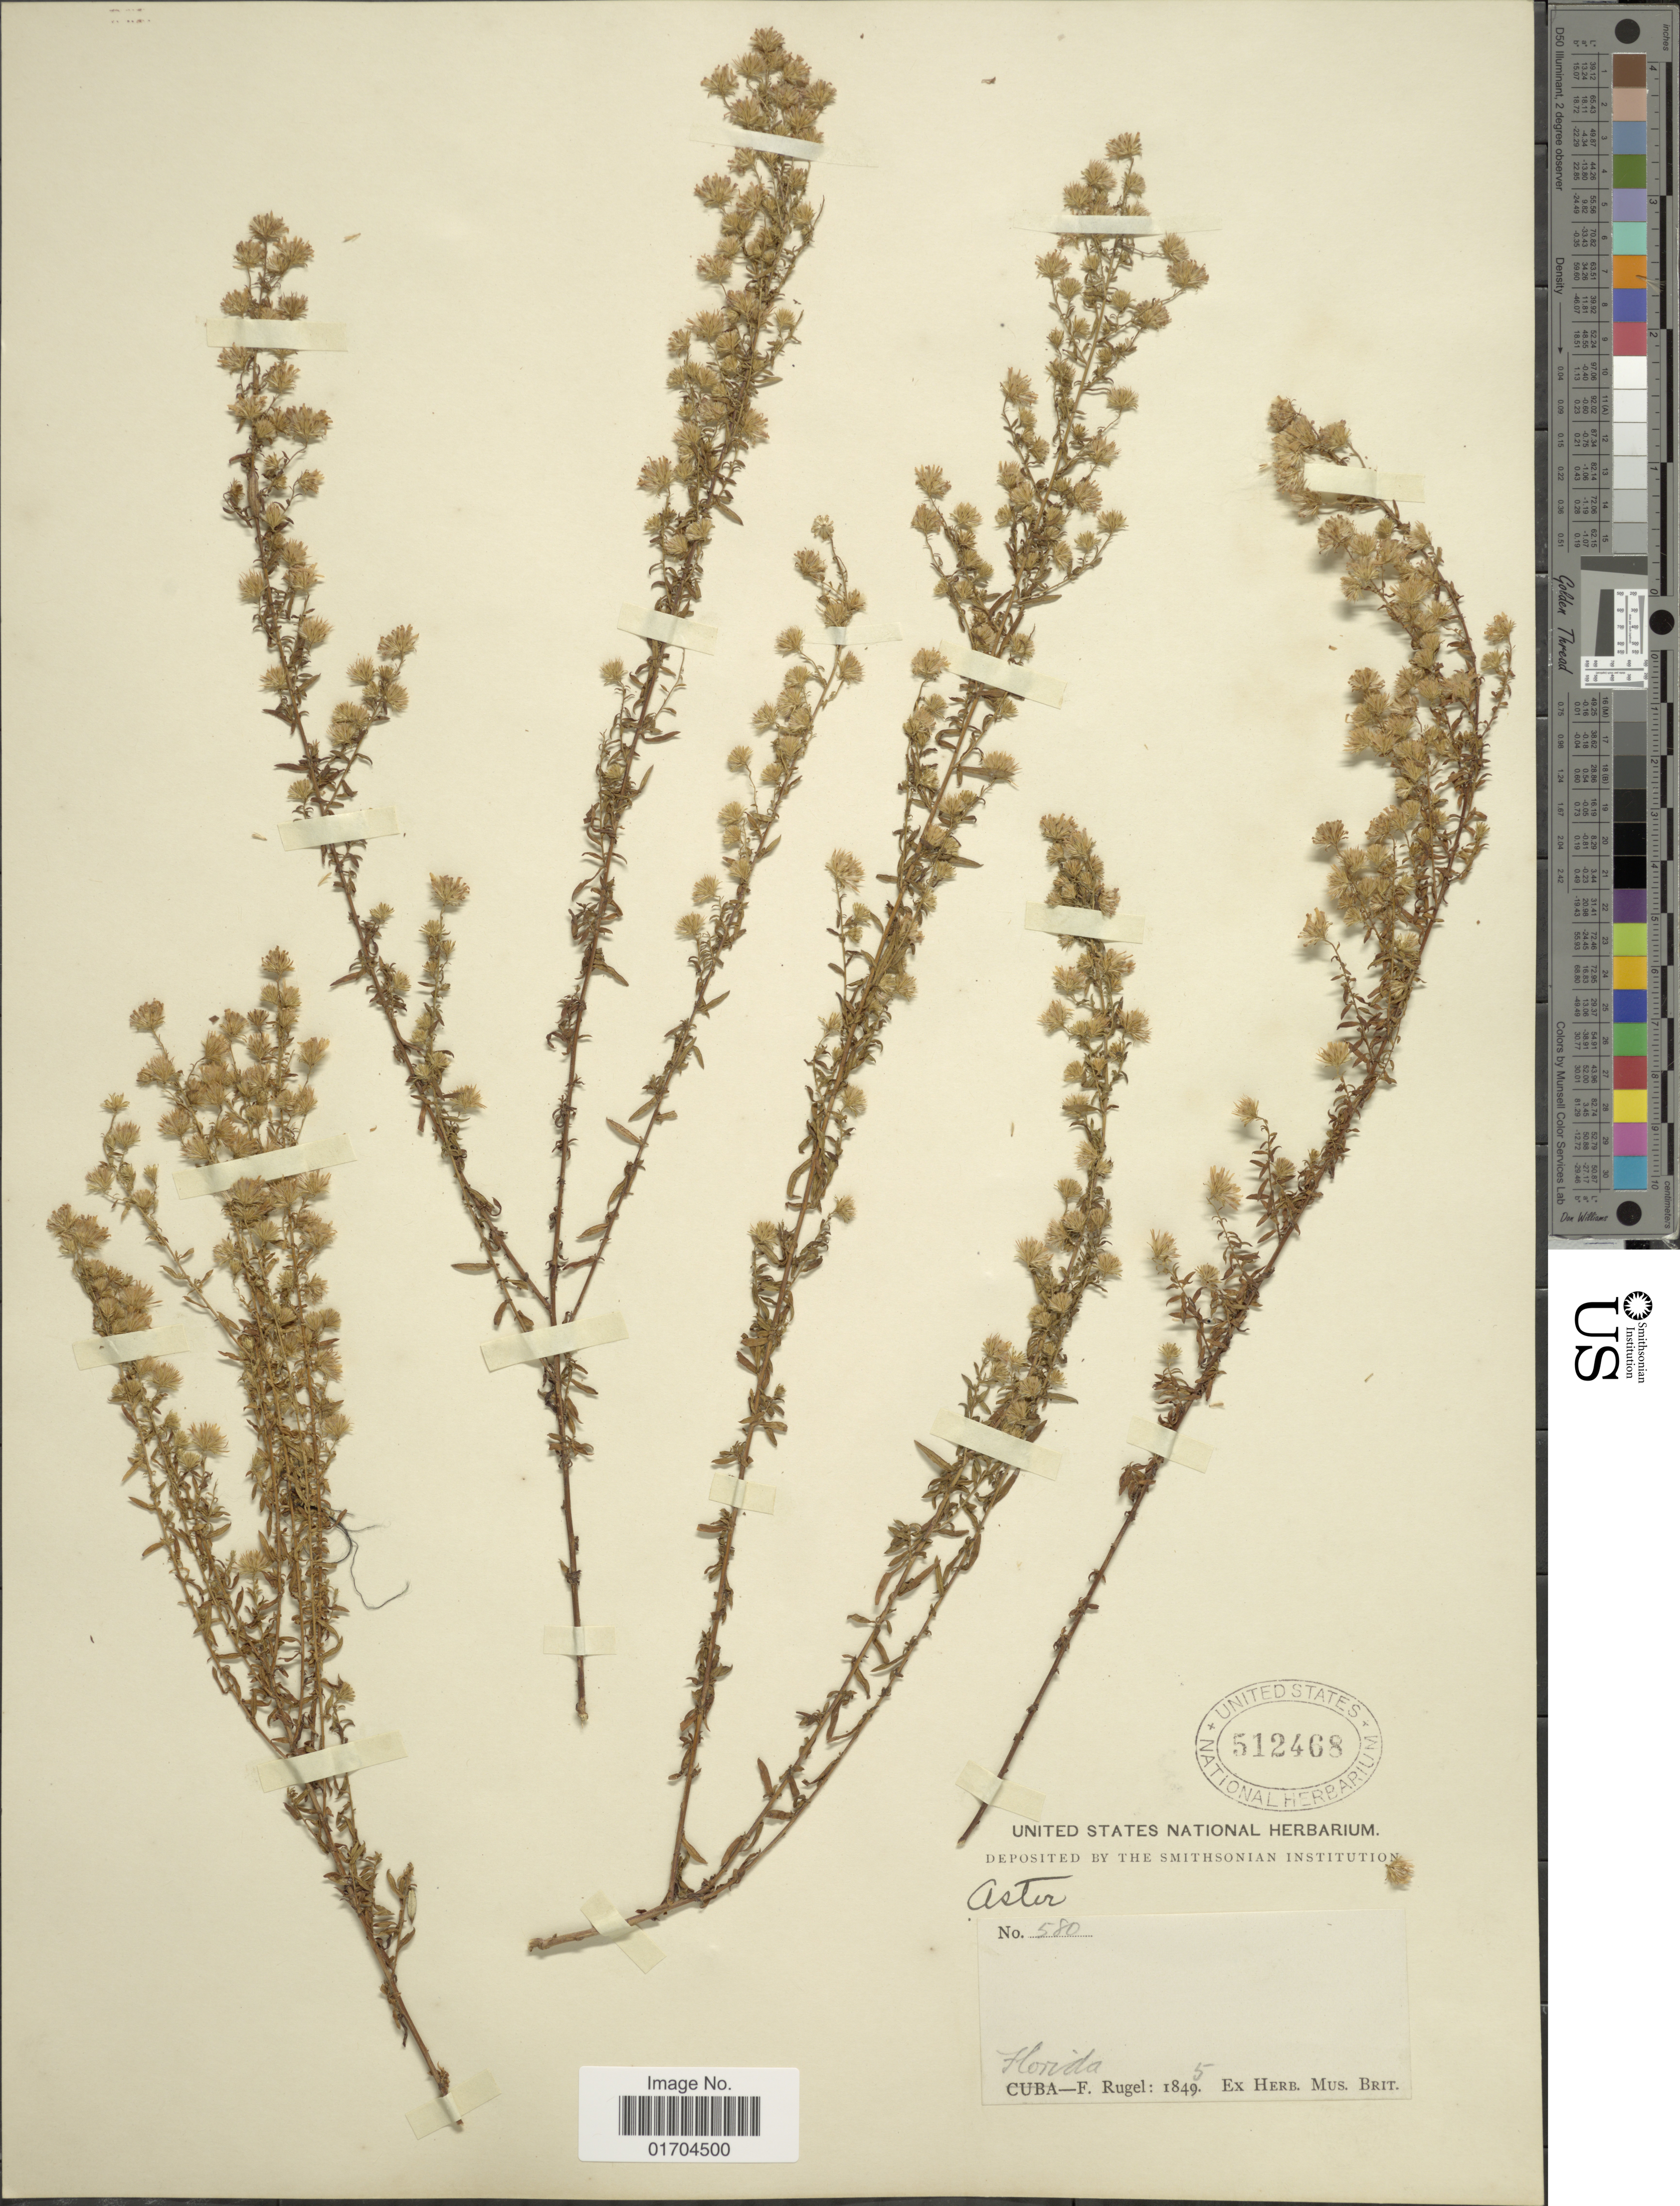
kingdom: Plantae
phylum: Tracheophyta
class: Magnoliopsida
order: Asterales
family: Asteraceae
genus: Symphyotrichum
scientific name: Symphyotrichum sp.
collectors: F. Rugel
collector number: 580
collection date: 1845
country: United States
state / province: Florida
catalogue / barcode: US 512468